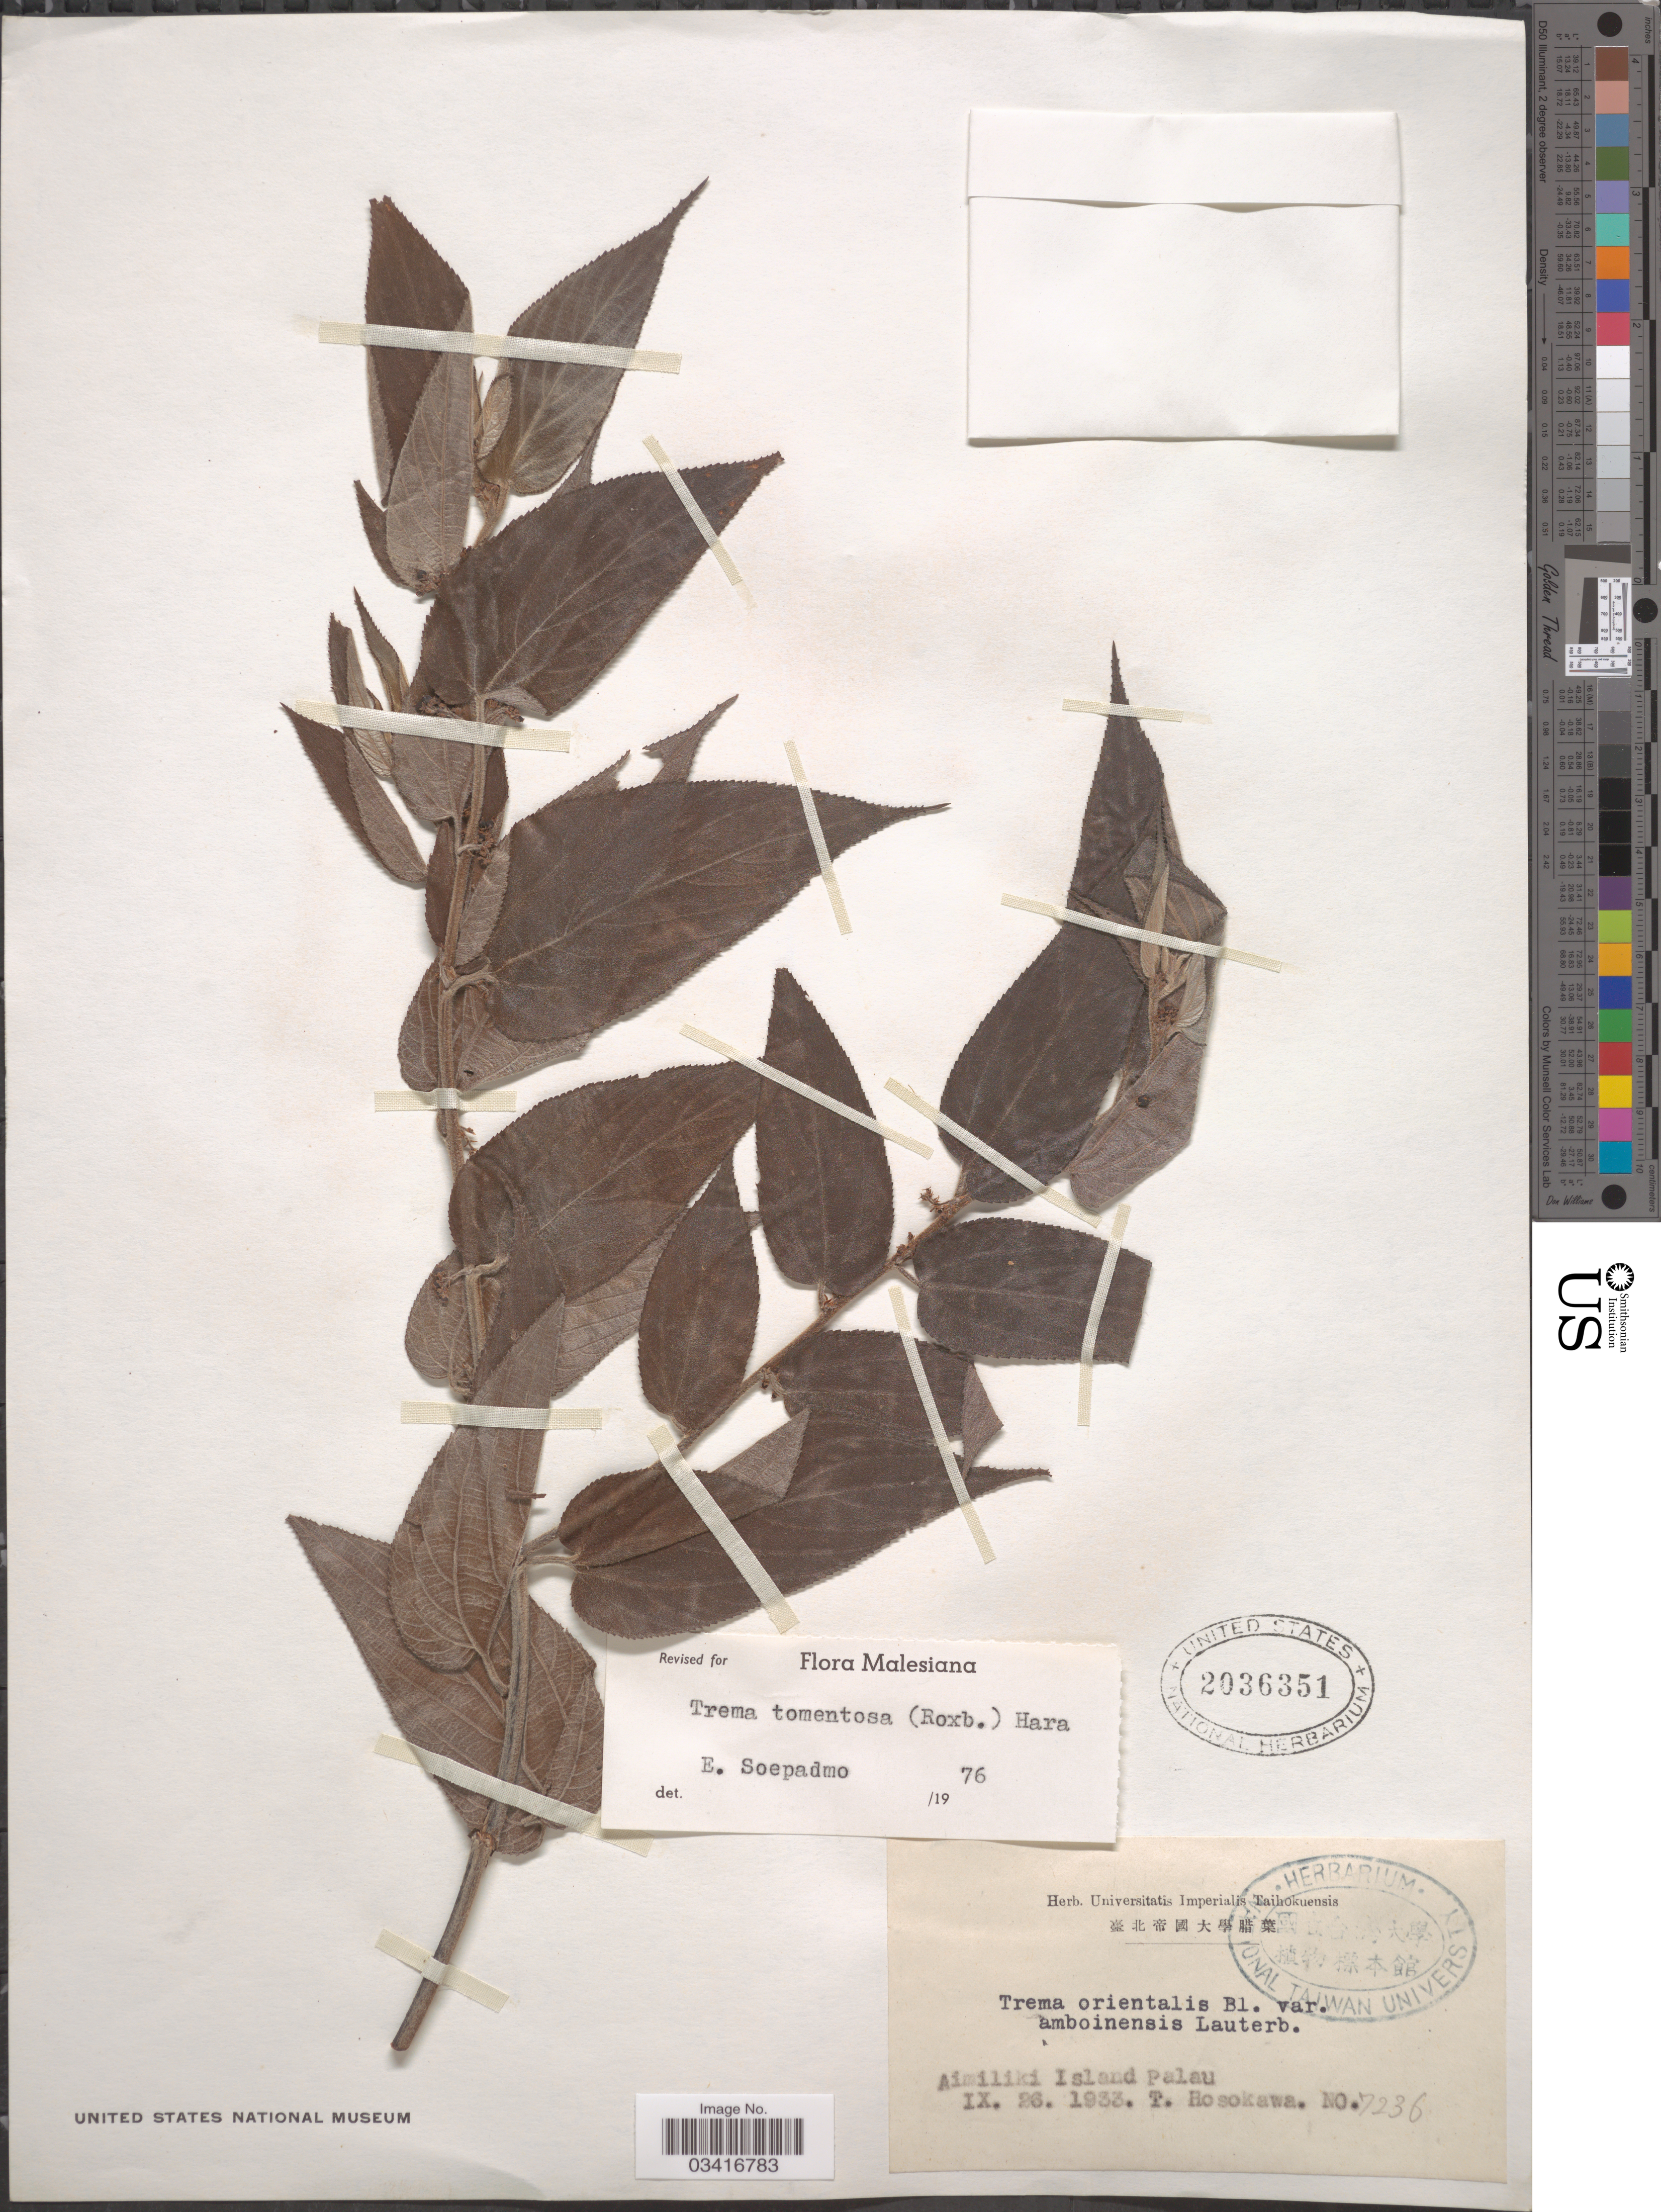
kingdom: Plantae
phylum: Tracheophyta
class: Magnoliopsida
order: Rosales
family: Cannabaceae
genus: Trema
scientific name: Trema tomentosum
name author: (Roxb.) Y. Hara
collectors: T. Hosokawa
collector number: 7236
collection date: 1933-11-26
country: Palau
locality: Aimiliki Island Palau.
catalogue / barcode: US 2036351